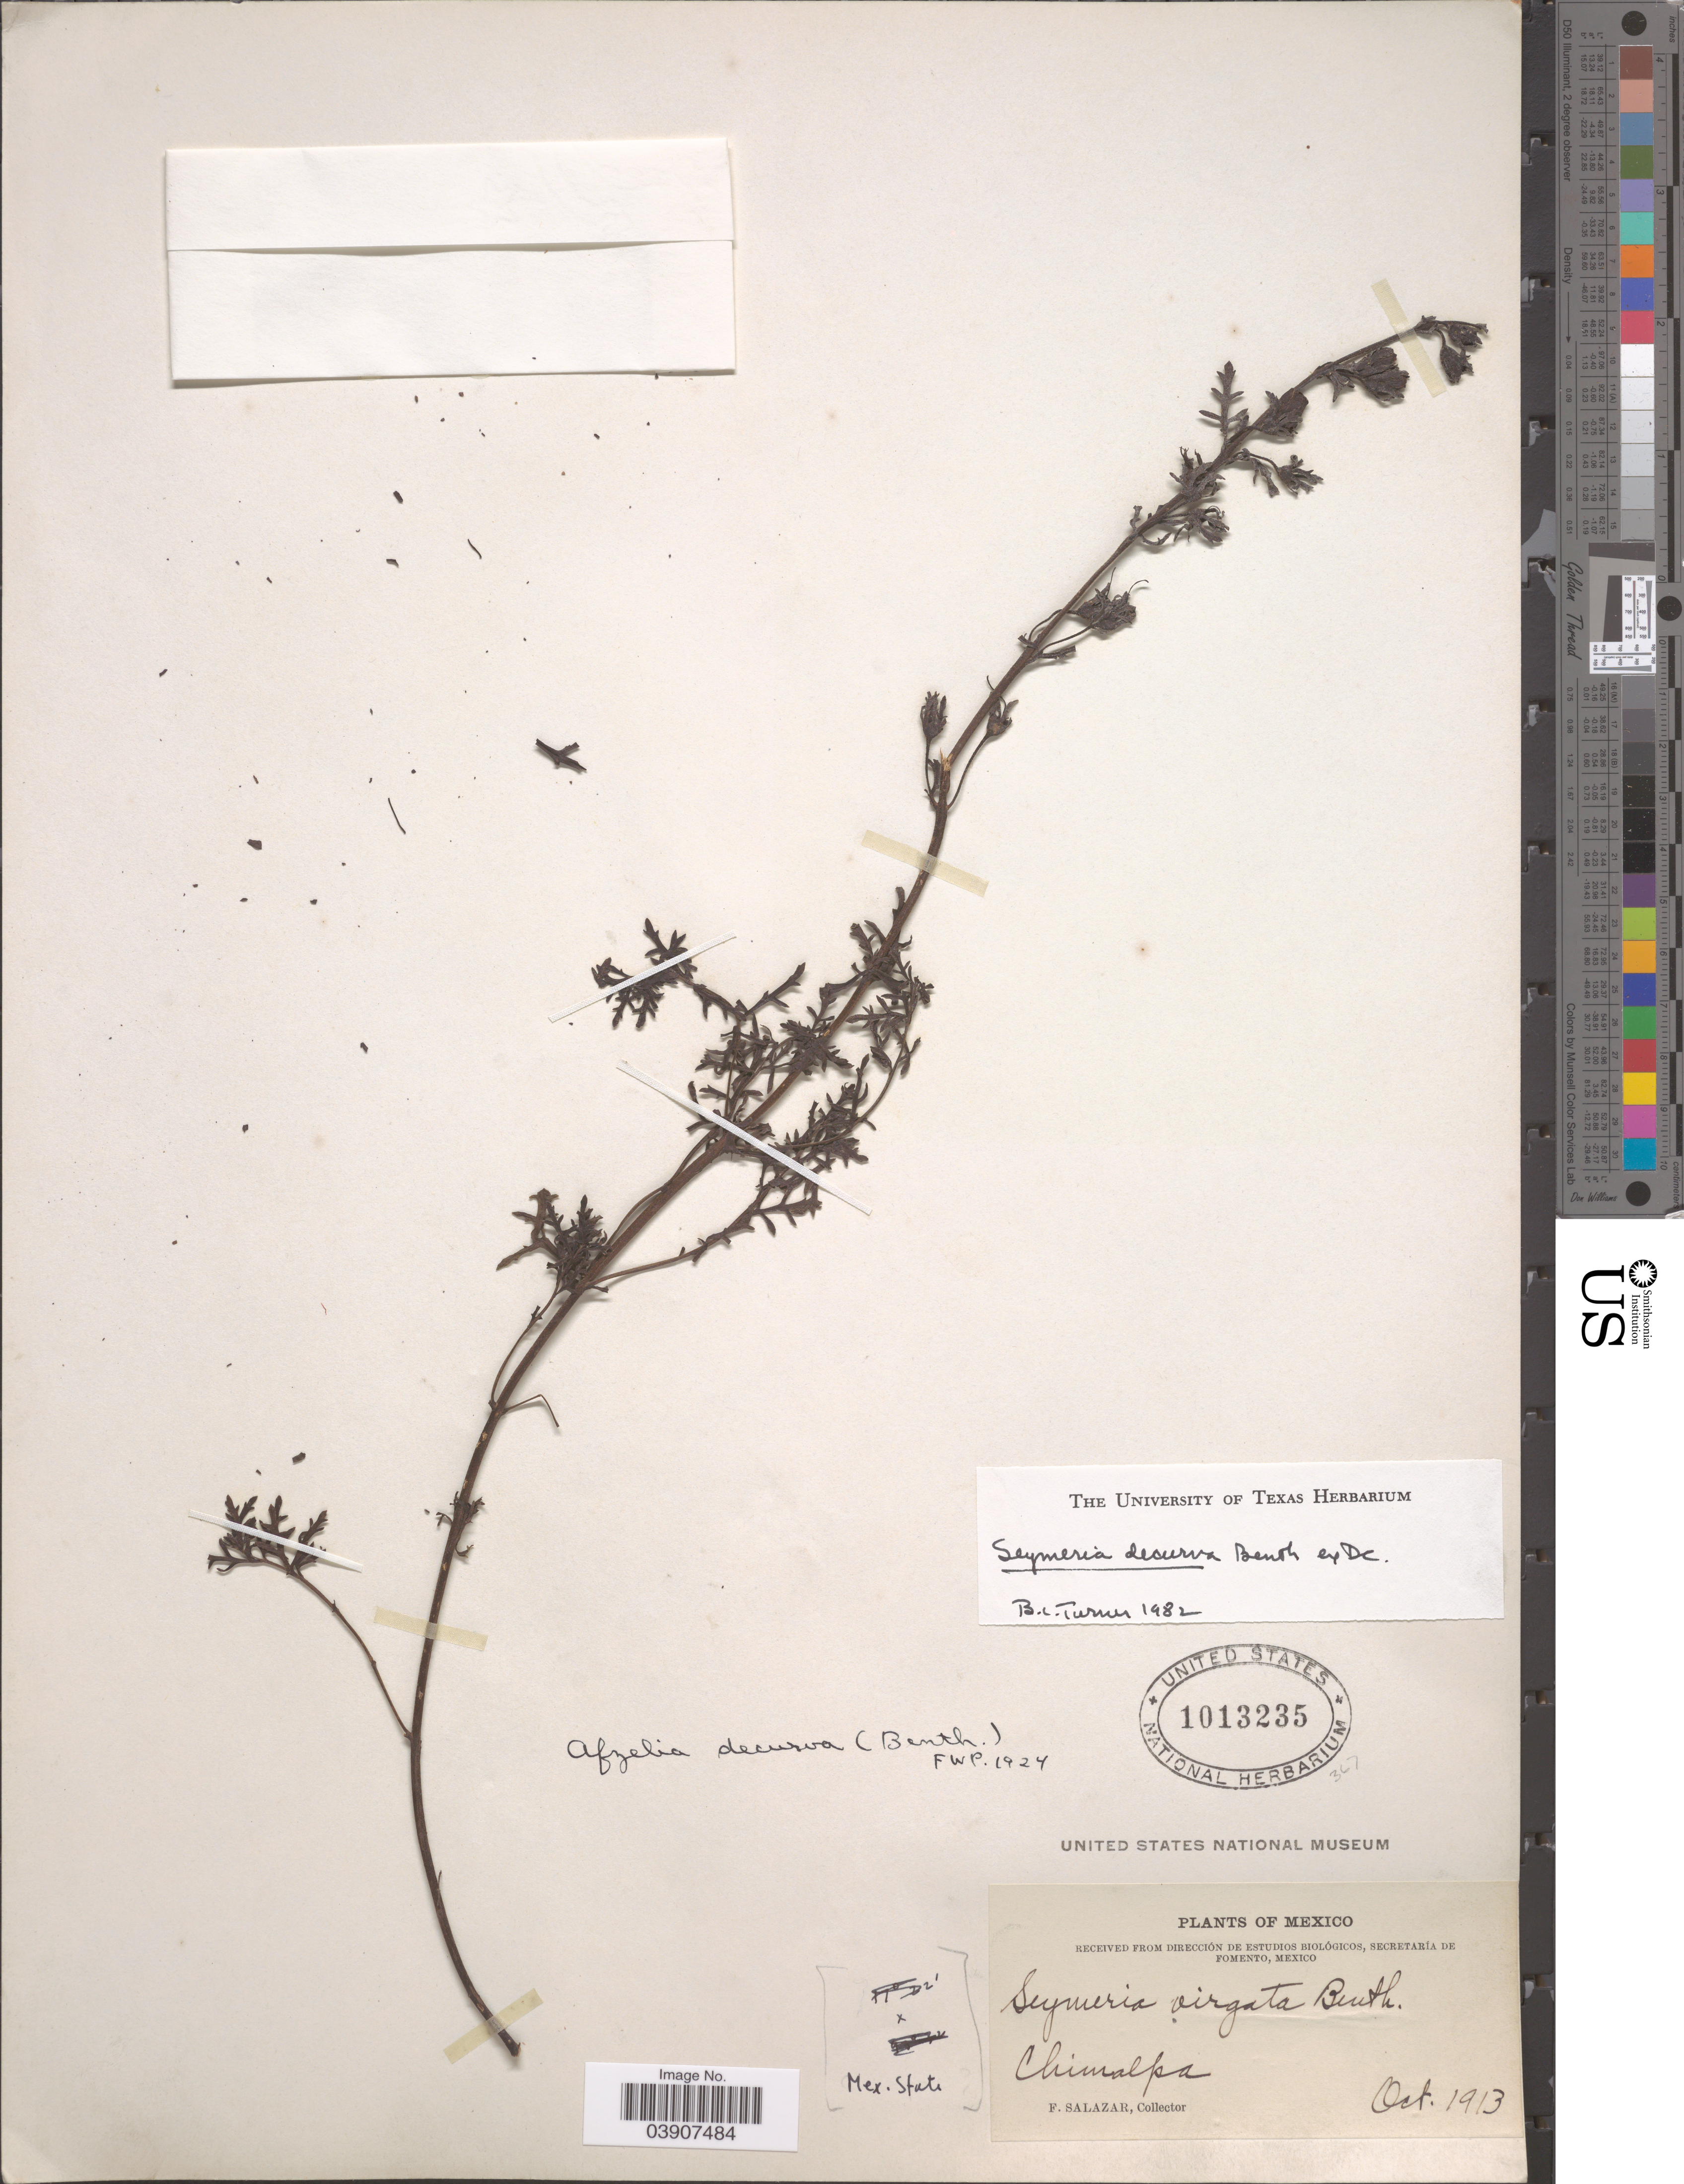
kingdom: Plantae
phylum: Tracheophyta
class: Magnoliopsida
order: Lamiales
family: Orobanchaceae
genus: Seymeria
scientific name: Seymeria decurva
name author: Benth.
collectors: F. Salazar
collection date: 1913-10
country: Mexico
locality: Chimalpa.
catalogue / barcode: US 1013235